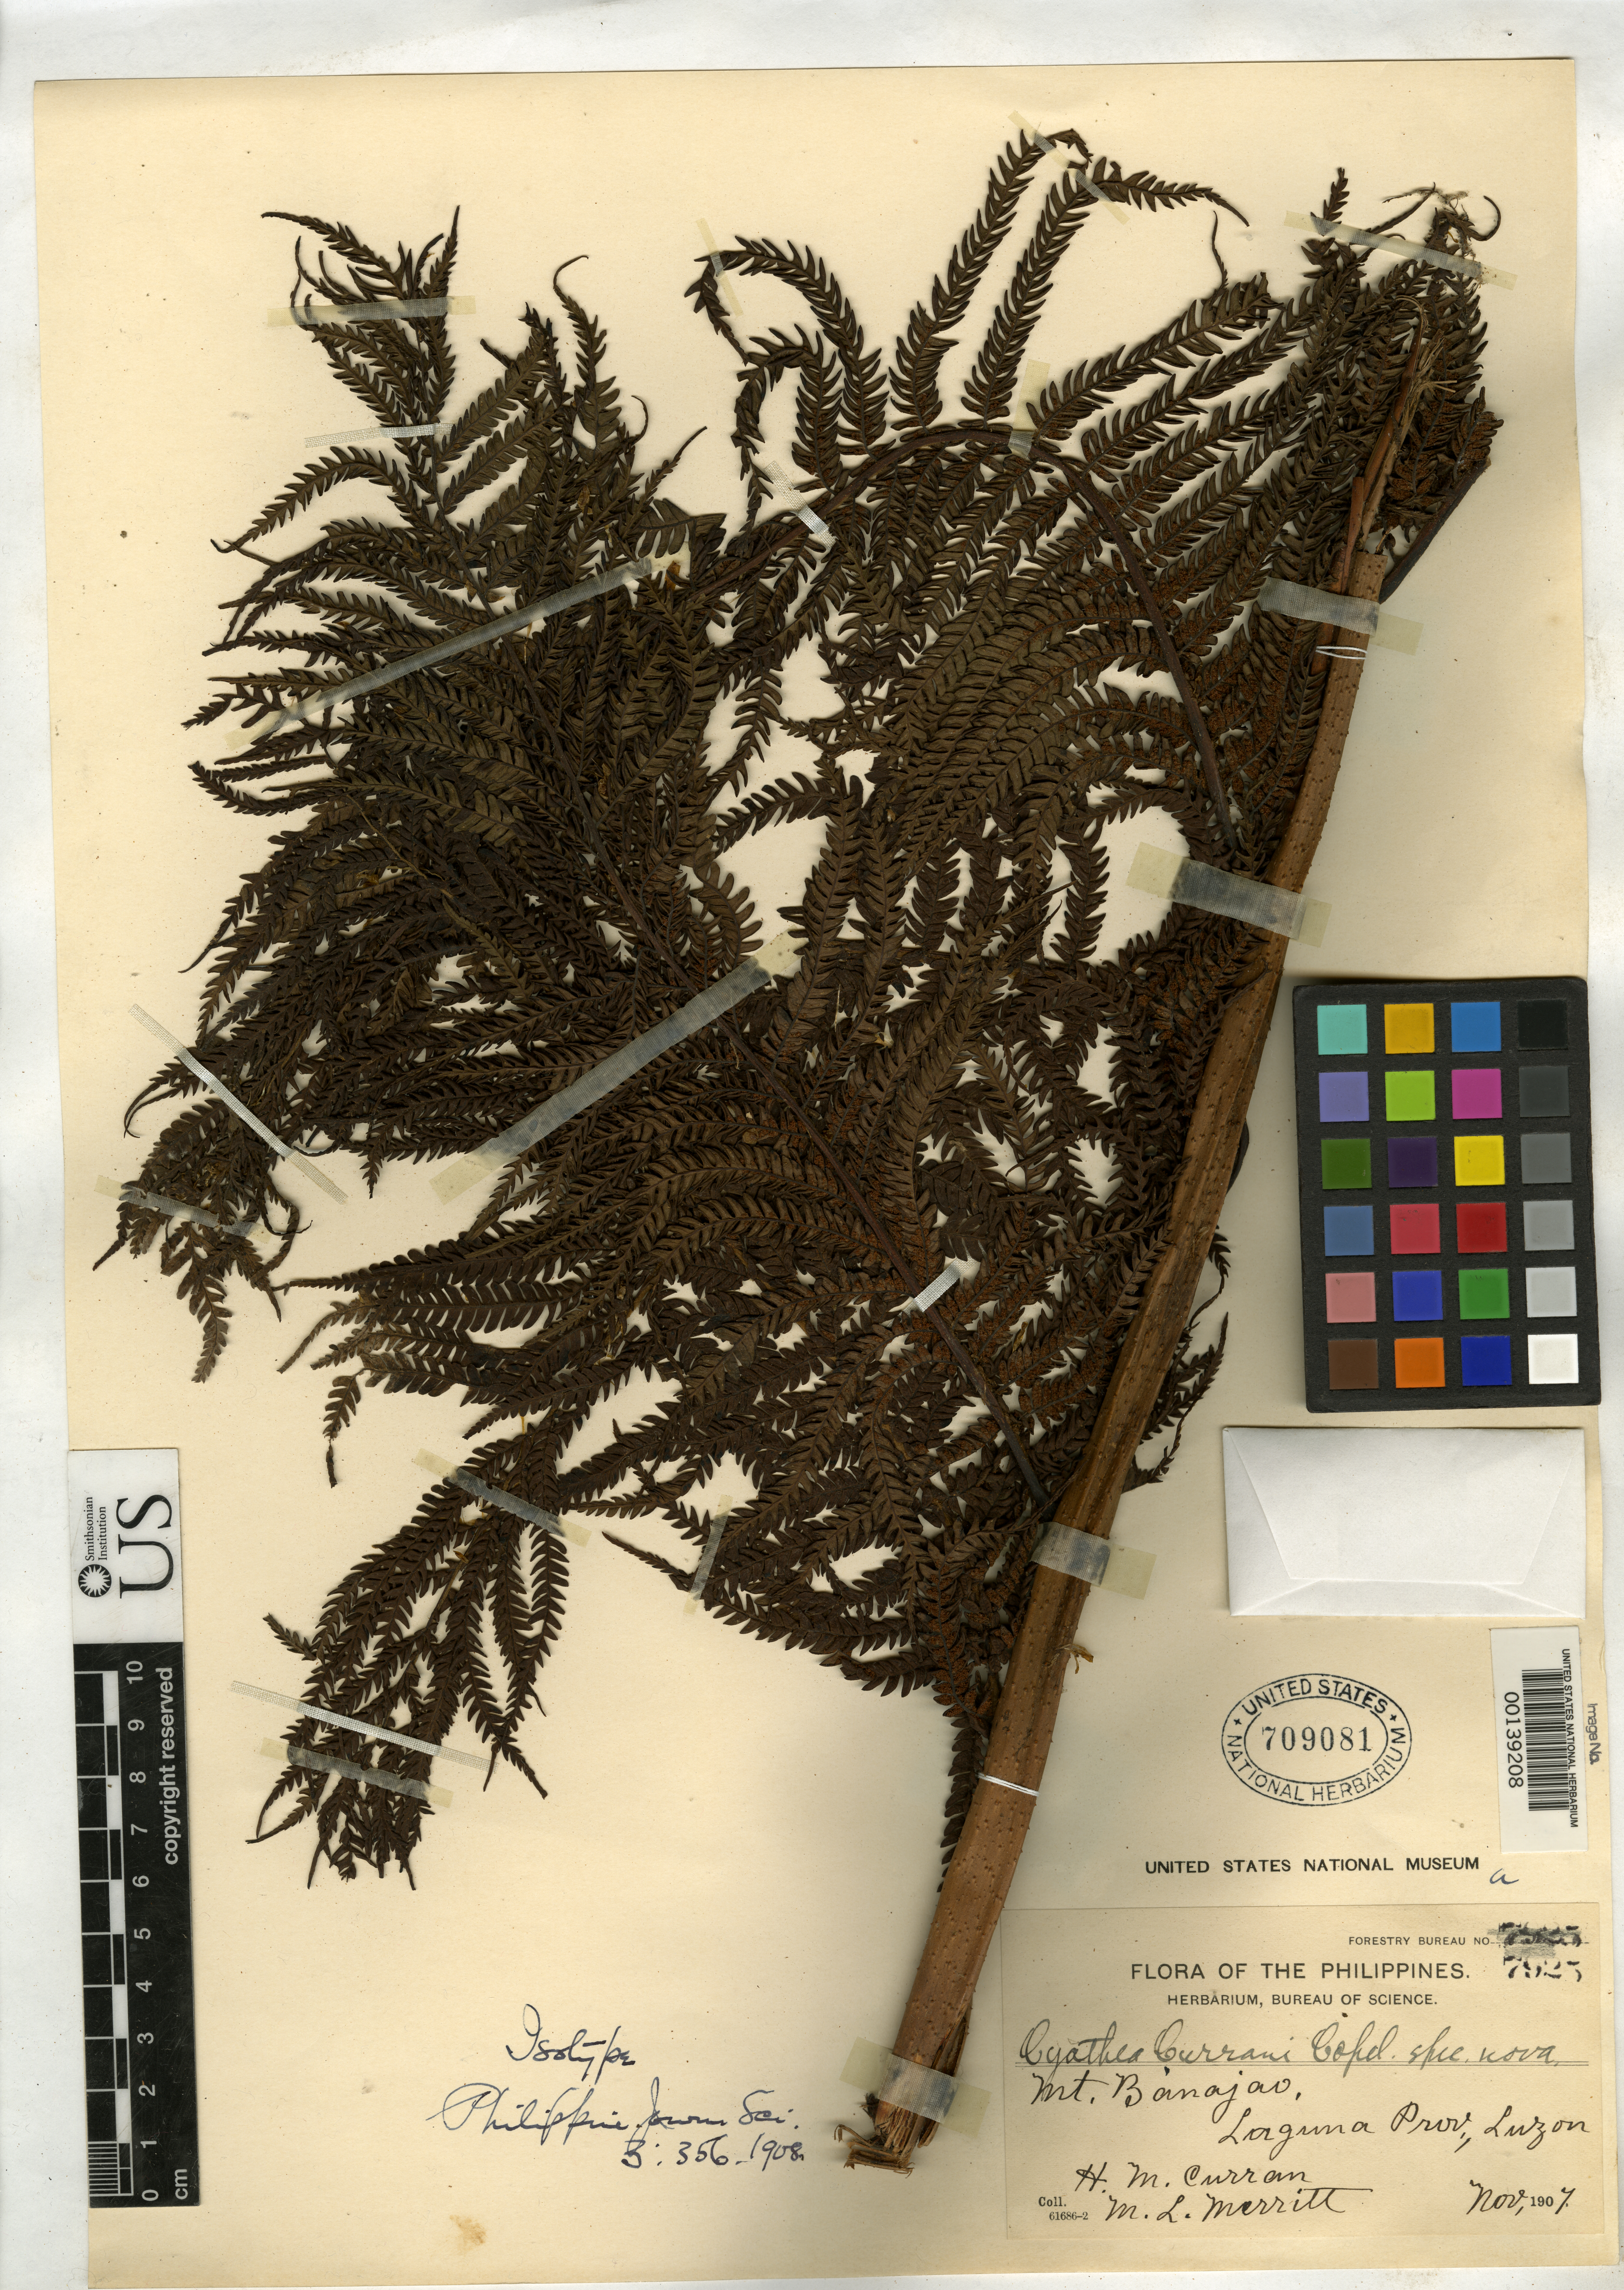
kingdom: Plantae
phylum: Tracheophyta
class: Polypodiopsida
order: Cyatheales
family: Cyatheaceae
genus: Cyathea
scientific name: Cyathea curranii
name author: Copel.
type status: Isotype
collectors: H. M. Curran & M. L. Merritt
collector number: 7925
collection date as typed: May 1907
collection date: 1907-05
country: Philippines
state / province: Calabarzon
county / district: Laguna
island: Luzon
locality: Mt. Banajao.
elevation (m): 2000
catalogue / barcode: US 709081